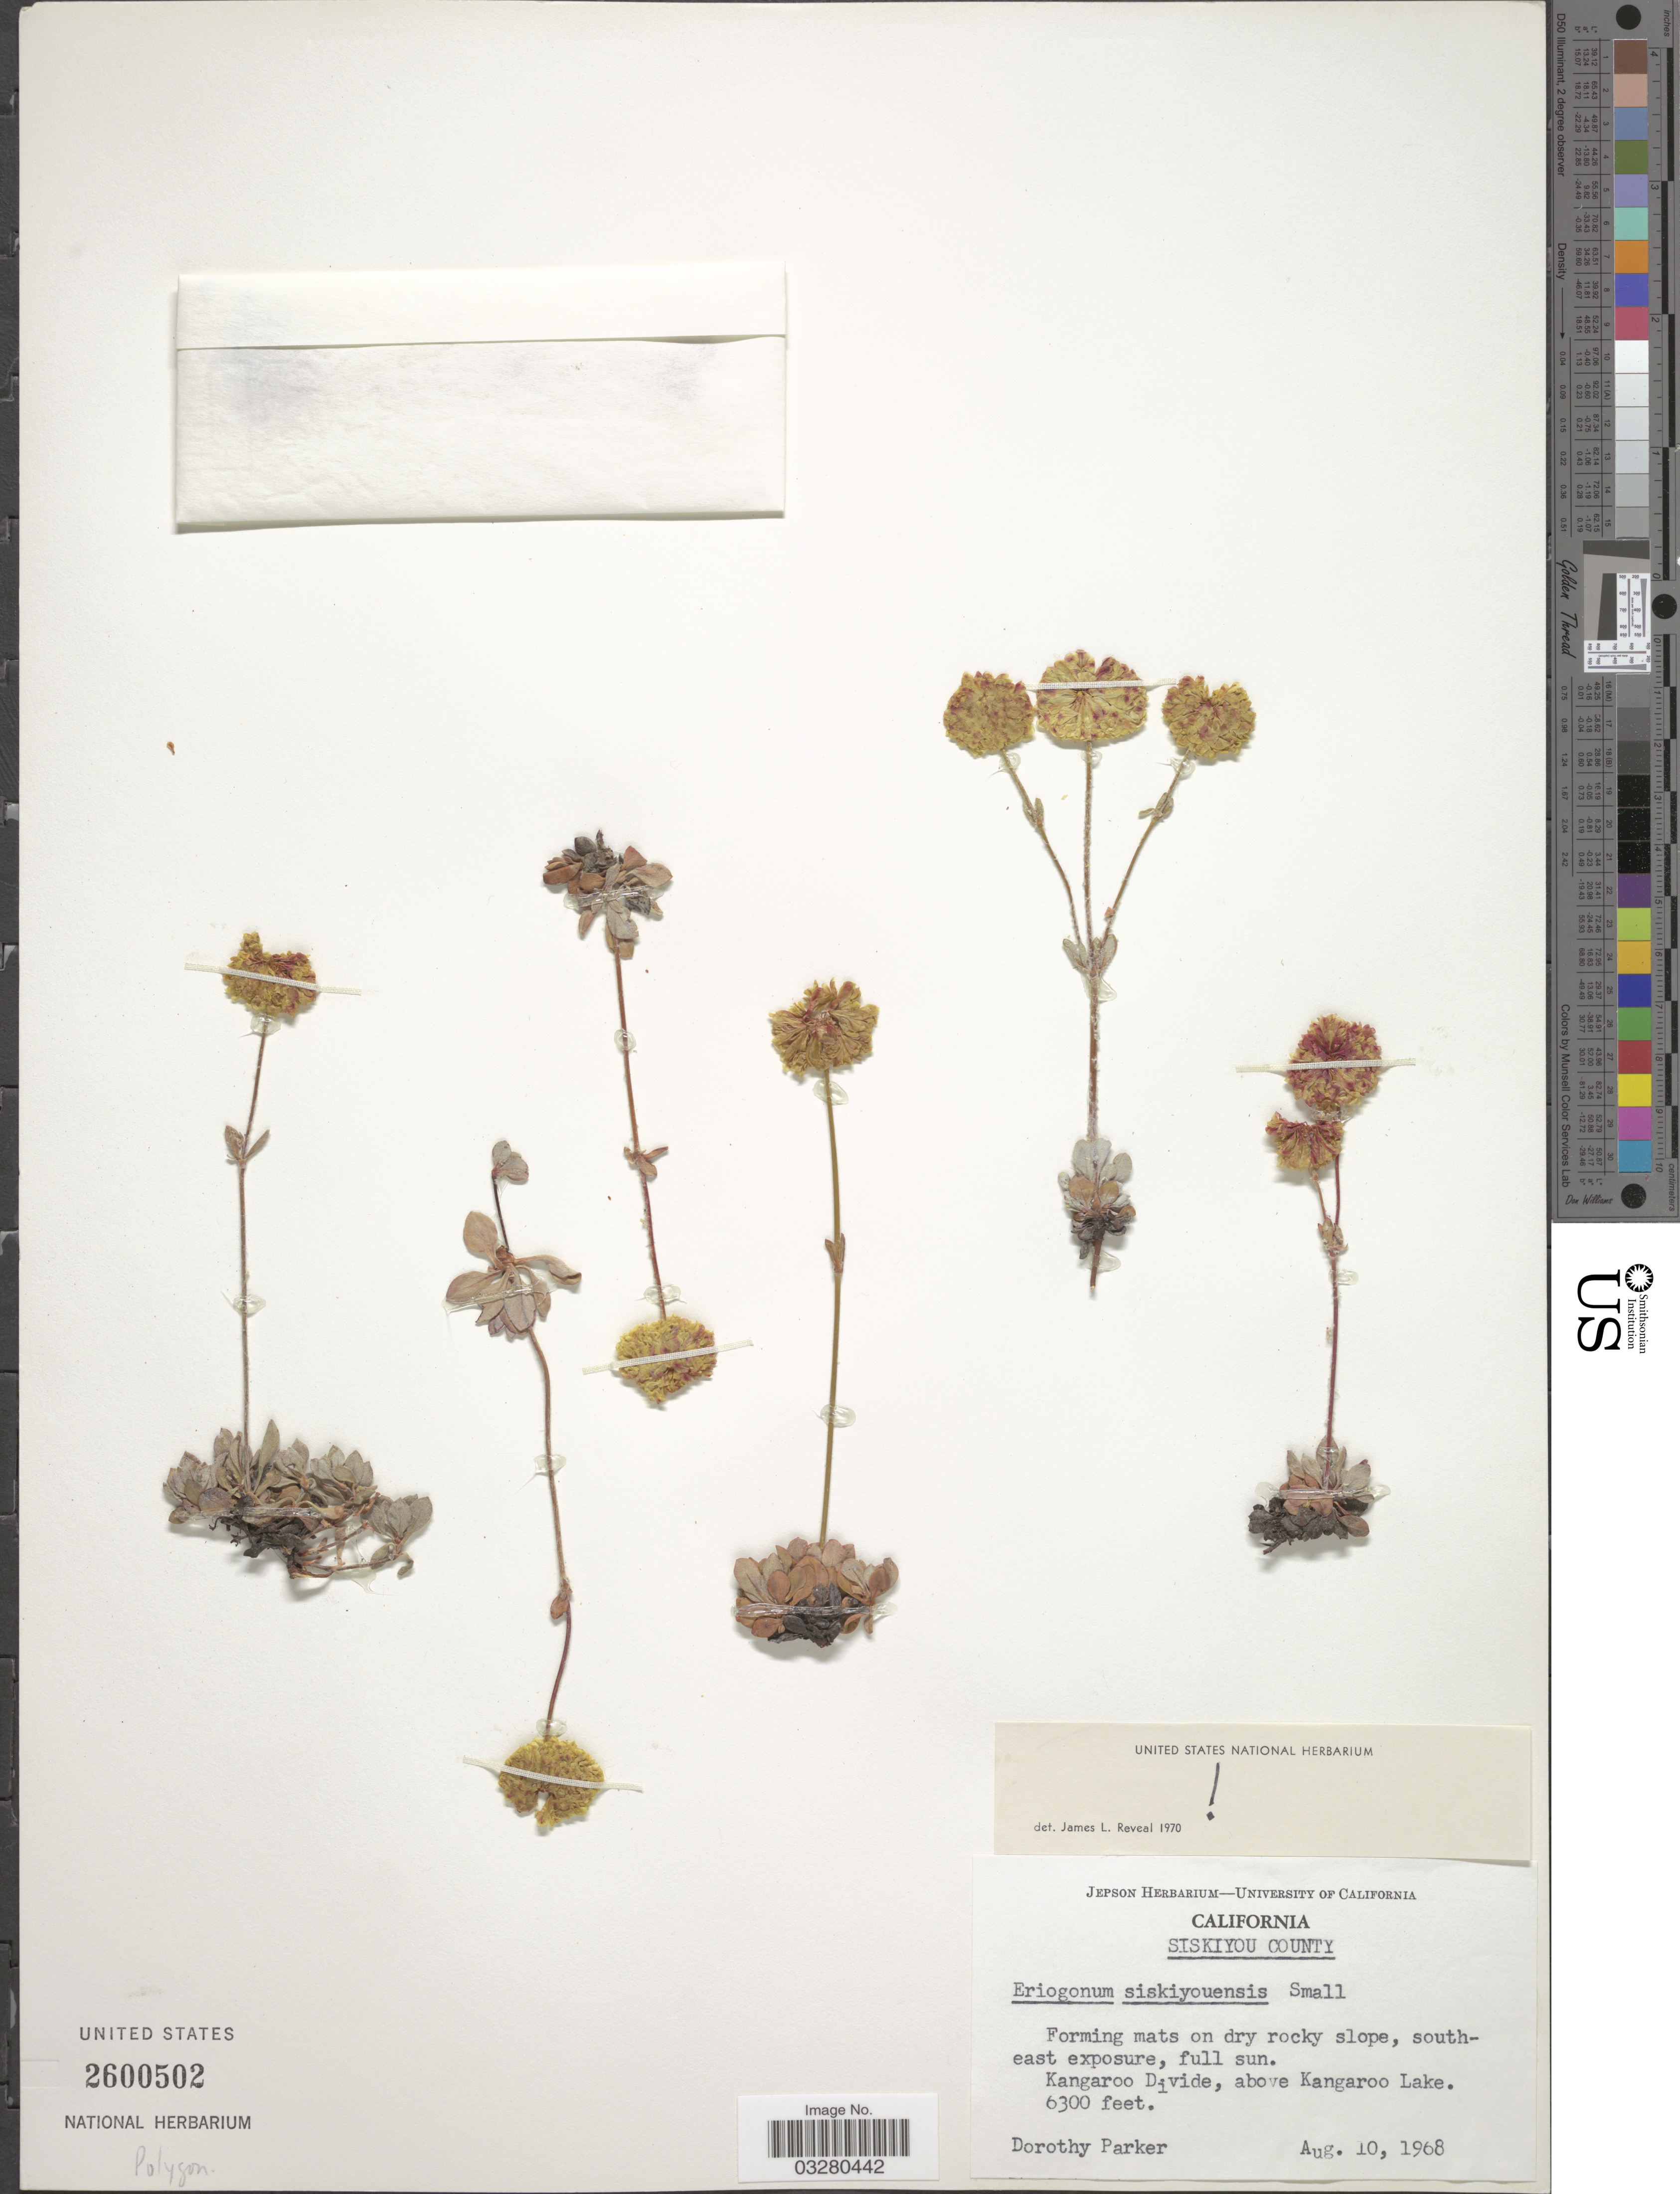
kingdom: Plantae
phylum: Tracheophyta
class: Magnoliopsida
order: Caryophyllales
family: Polygonaceae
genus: Eriogonum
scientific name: Eriogonum siskyouense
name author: Small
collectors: D. Parker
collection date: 1968-08-10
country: United States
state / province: California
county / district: Siskiyou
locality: Siskiyou County. South-east exposure, full sun. Kangaroo Divide, above Kangaroo Lake.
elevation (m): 1920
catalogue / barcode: US 2600502